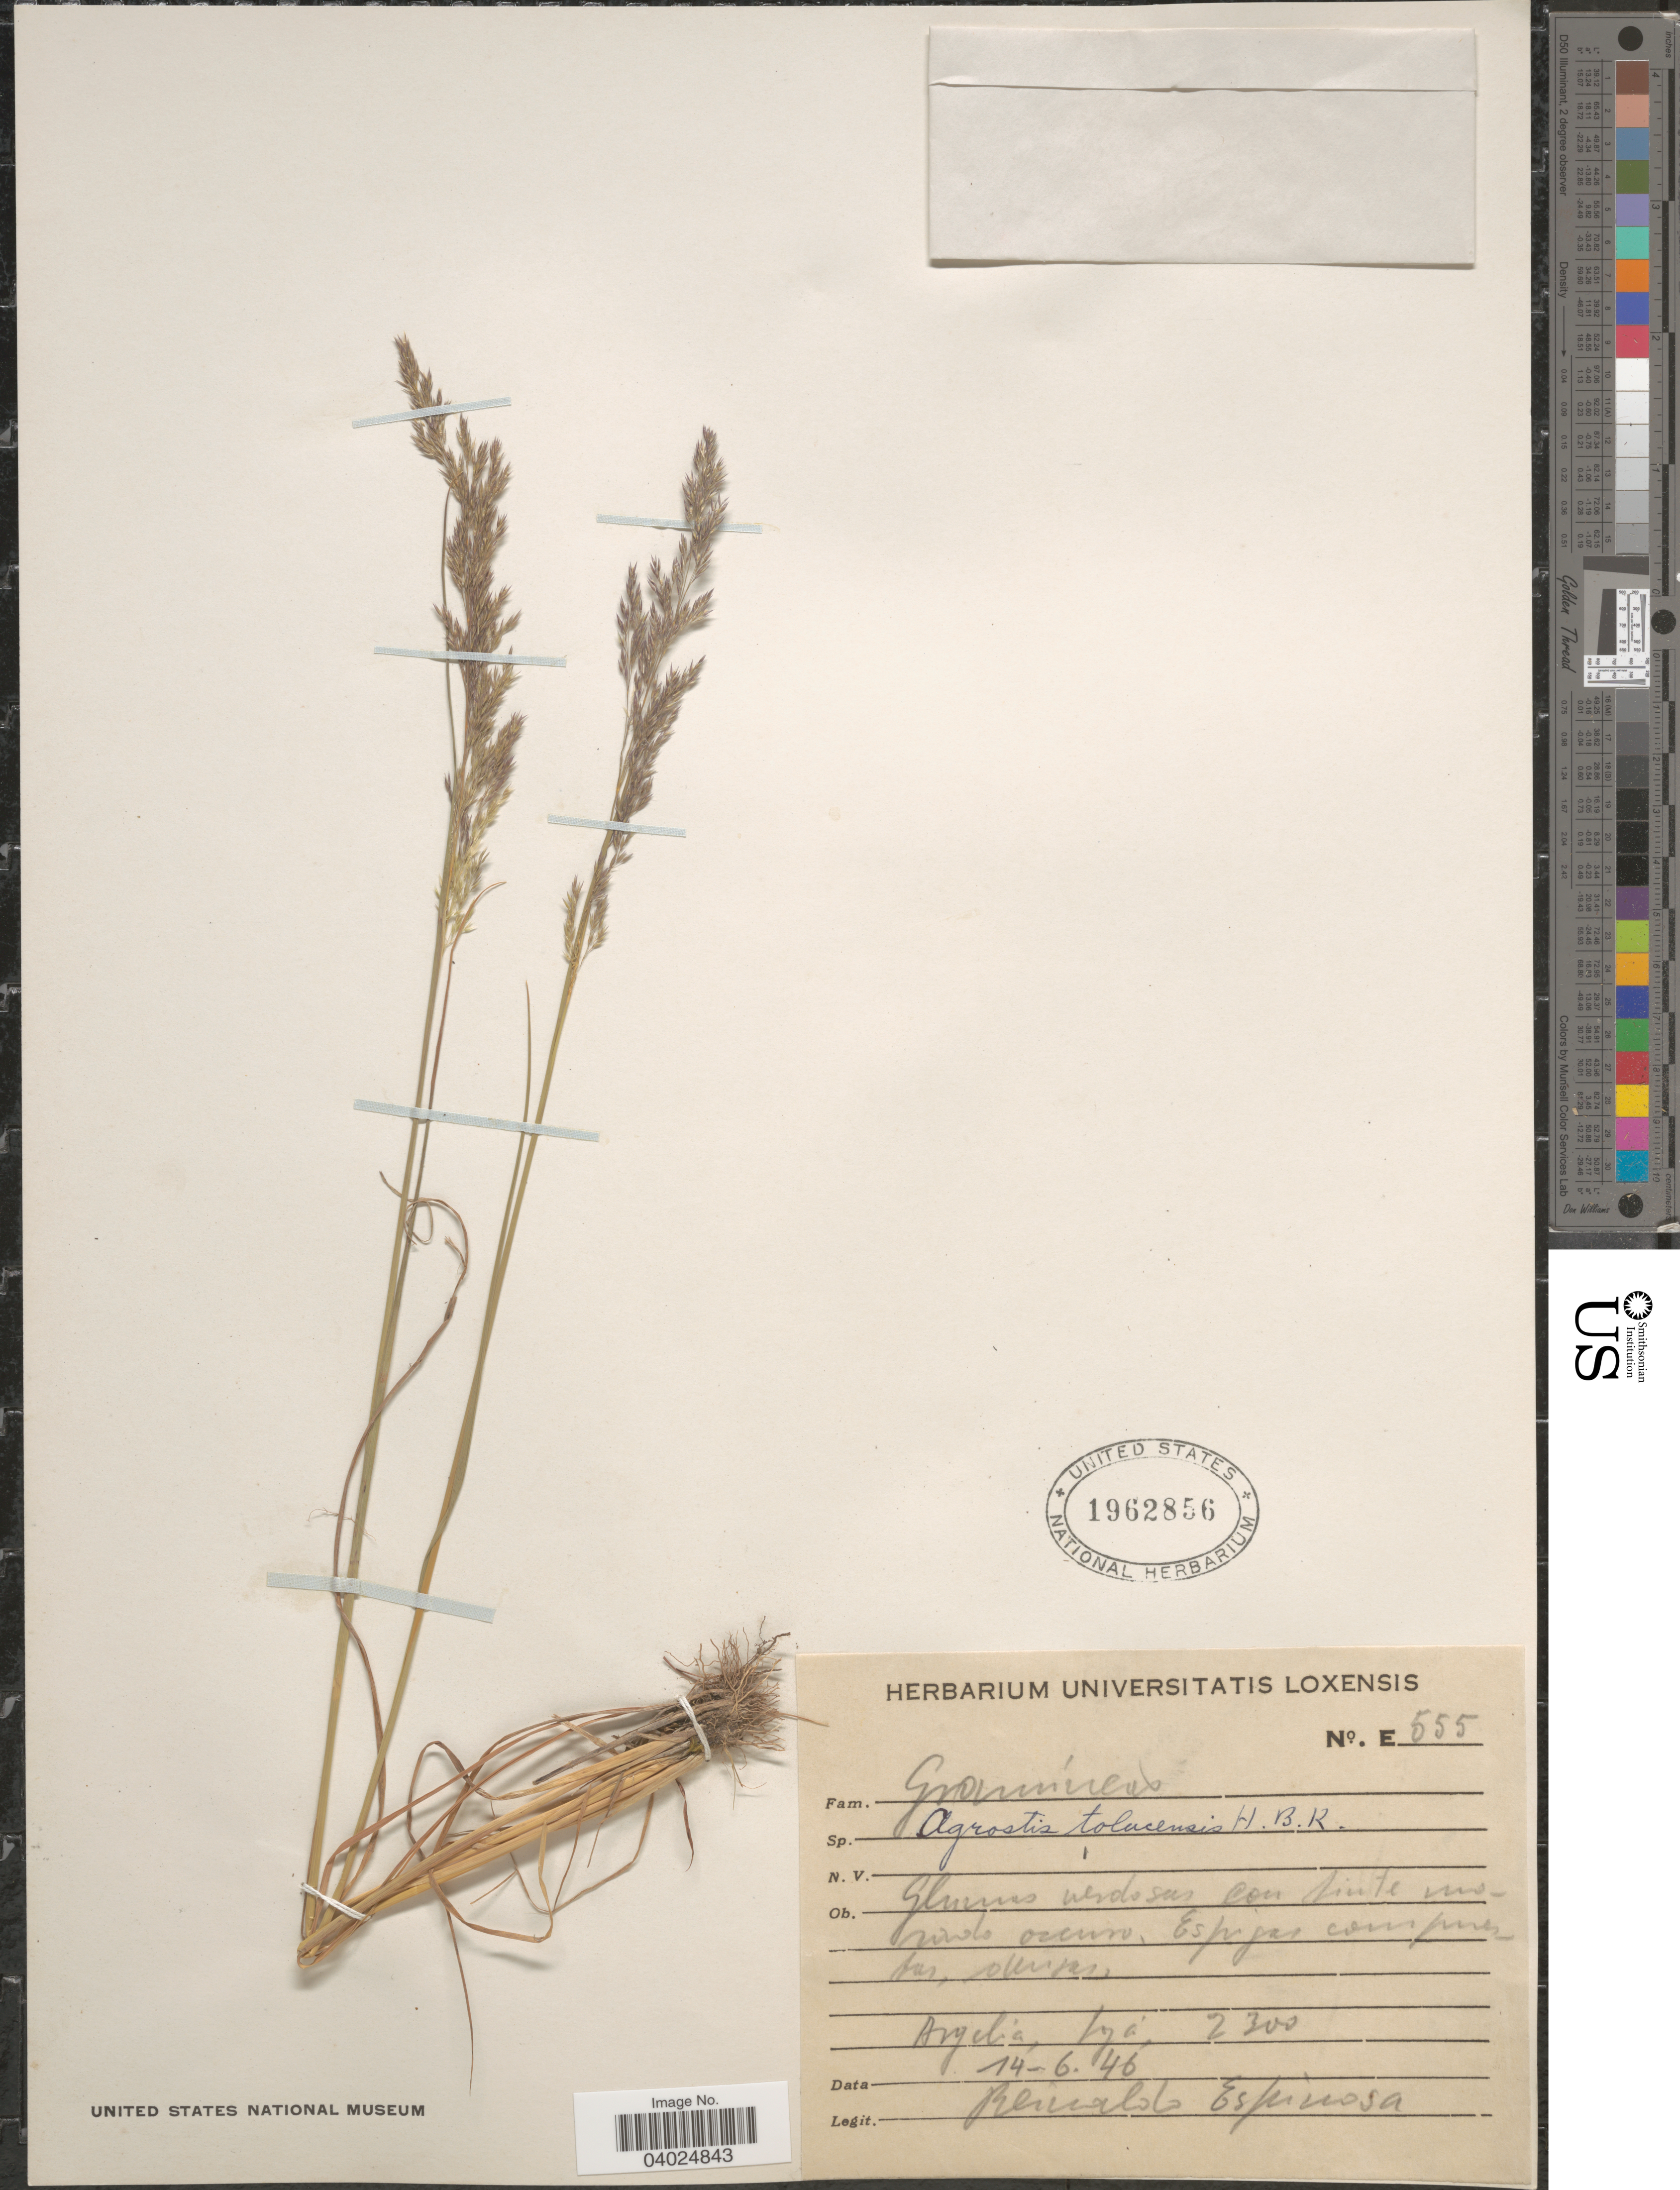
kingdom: Plantae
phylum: Tracheophyta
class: Liliopsida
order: Poales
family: Poaceae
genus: Agrostis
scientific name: Agrostis tolucensis Kunth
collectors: R. Espinosa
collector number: E 555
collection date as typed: Transcribed d/m/y: 14/6/46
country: Ecuador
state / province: Loja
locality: Argelia.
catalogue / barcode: US 1962856